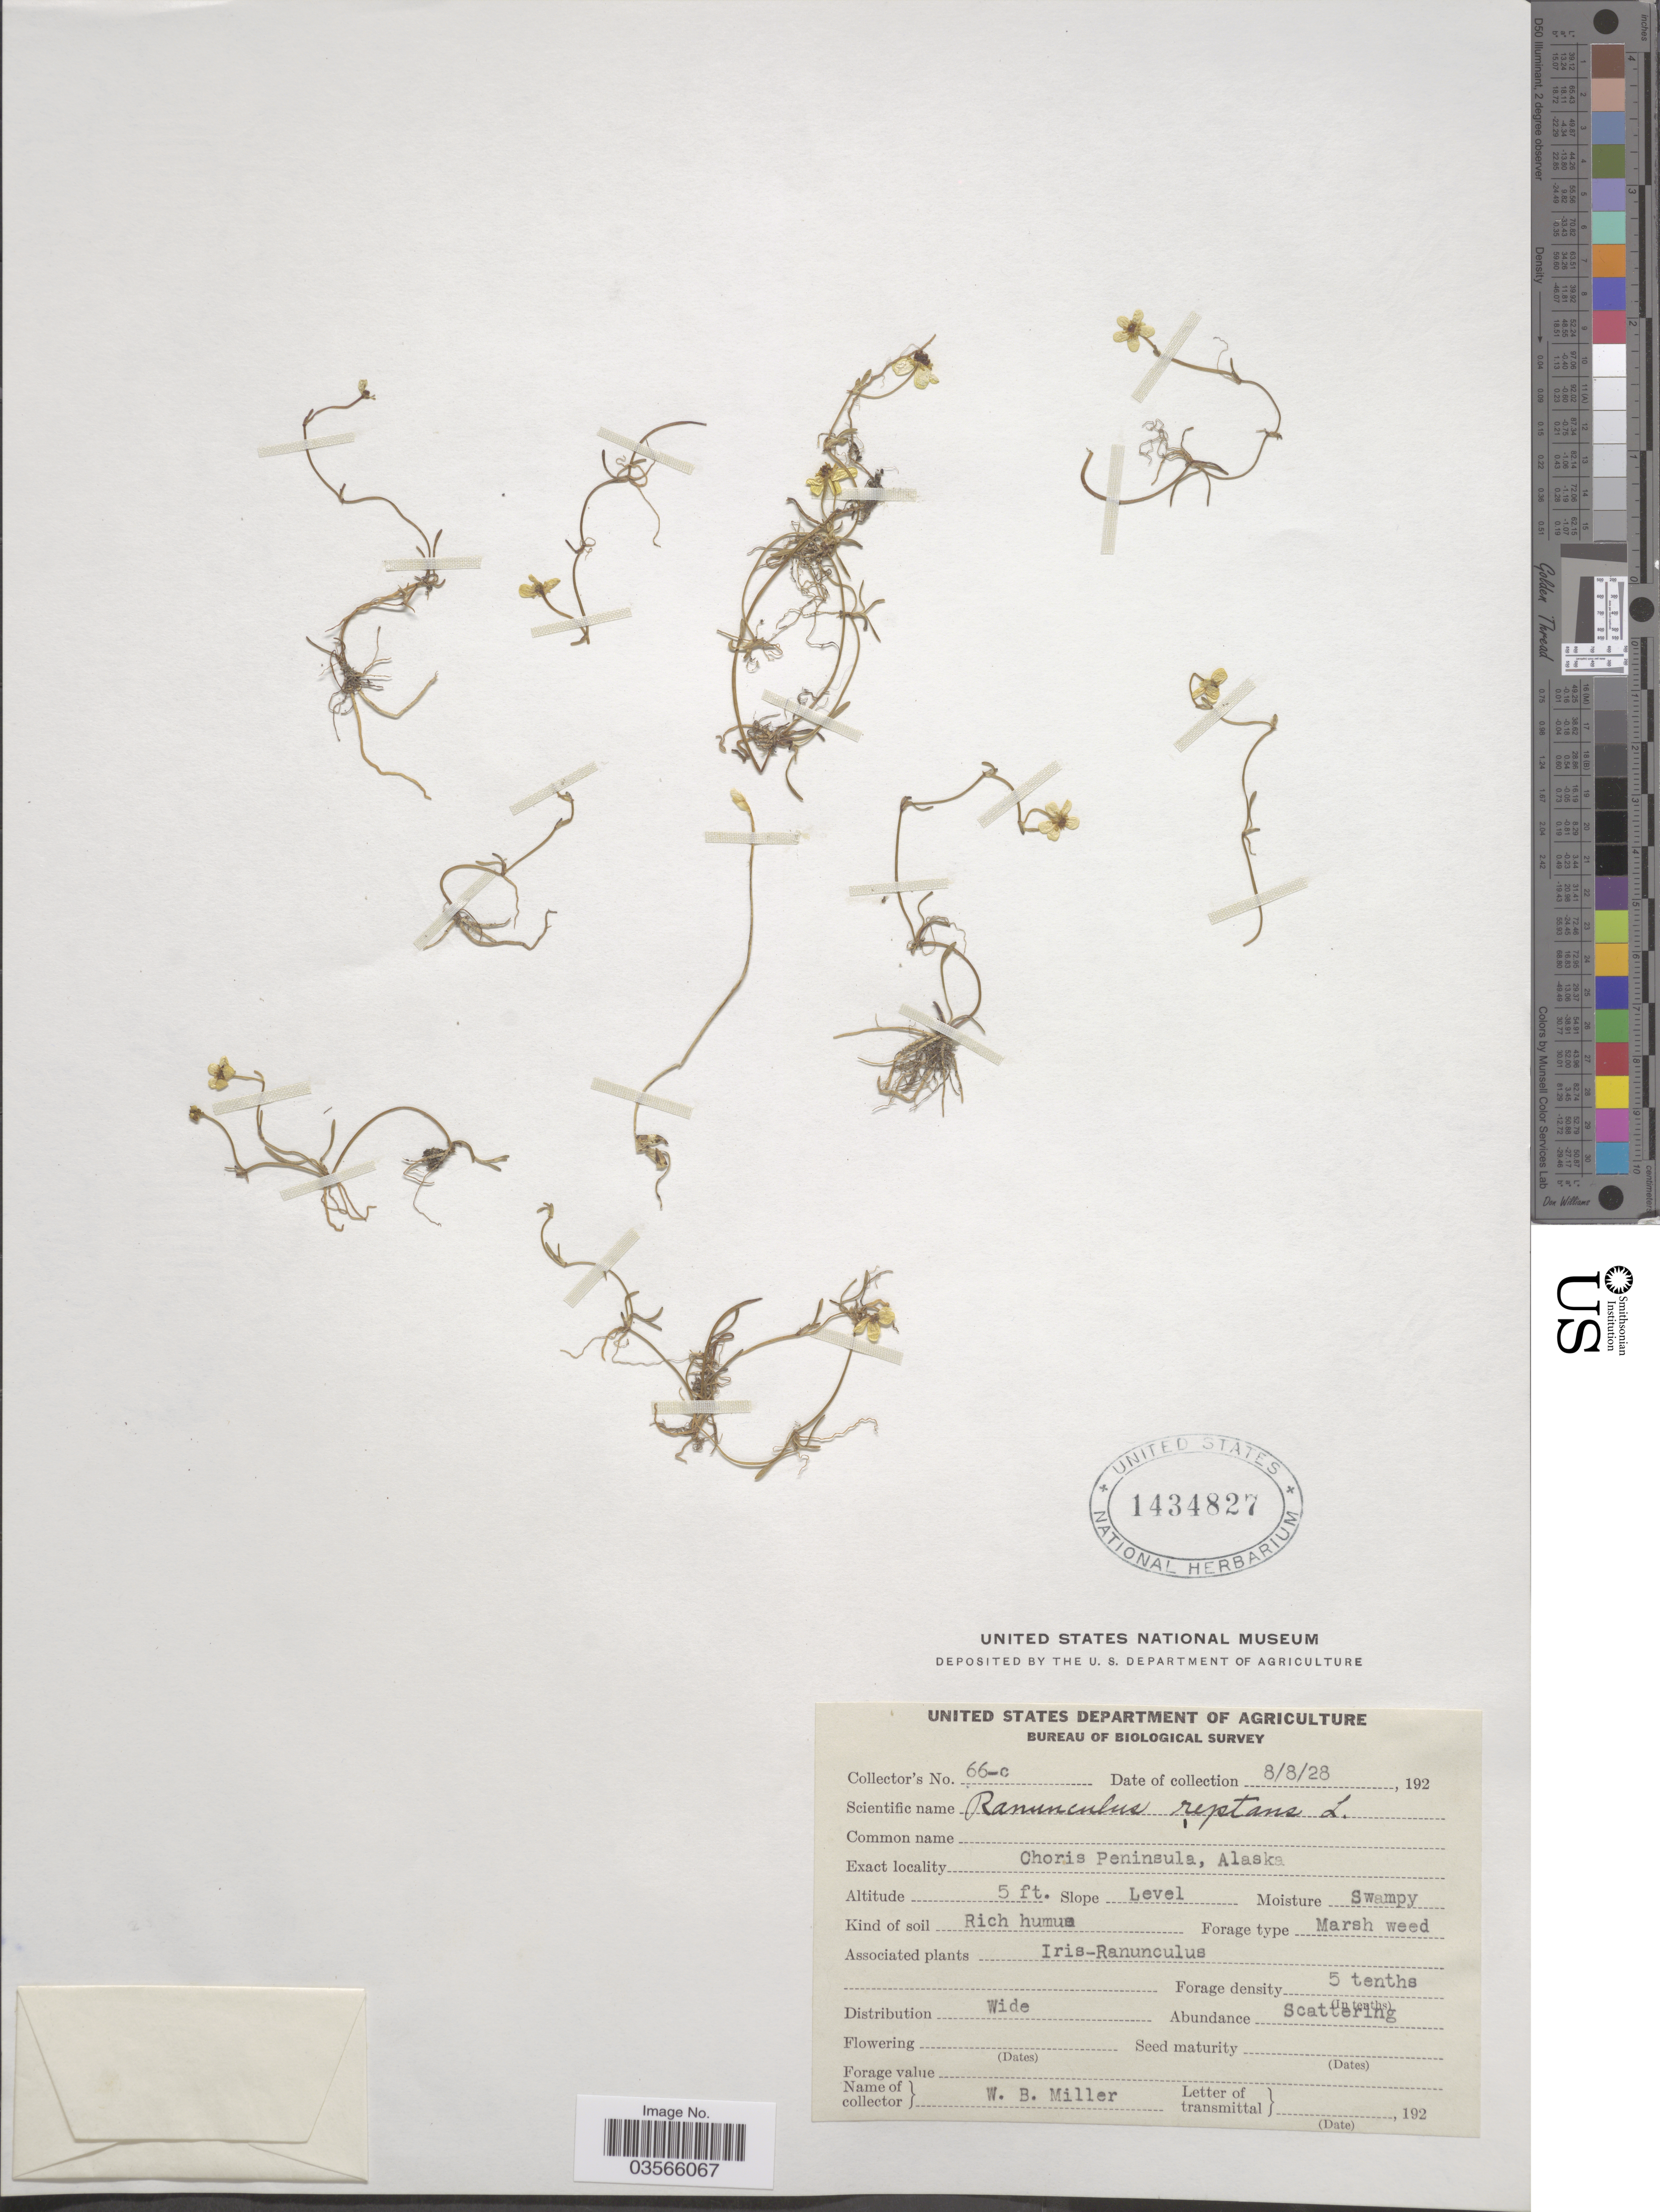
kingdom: Plantae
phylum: Tracheophyta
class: Magnoliopsida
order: Ranunculales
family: Ranunculaceae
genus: Ranunculus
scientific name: Ranunculus flammula var. filiformis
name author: (Michx.) Hook.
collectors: W. Miller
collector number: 66-c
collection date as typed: Transcribed d/m/y: 8/8/28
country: United States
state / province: Alaska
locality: Choris Peninsula.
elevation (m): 2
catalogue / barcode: US 1434827